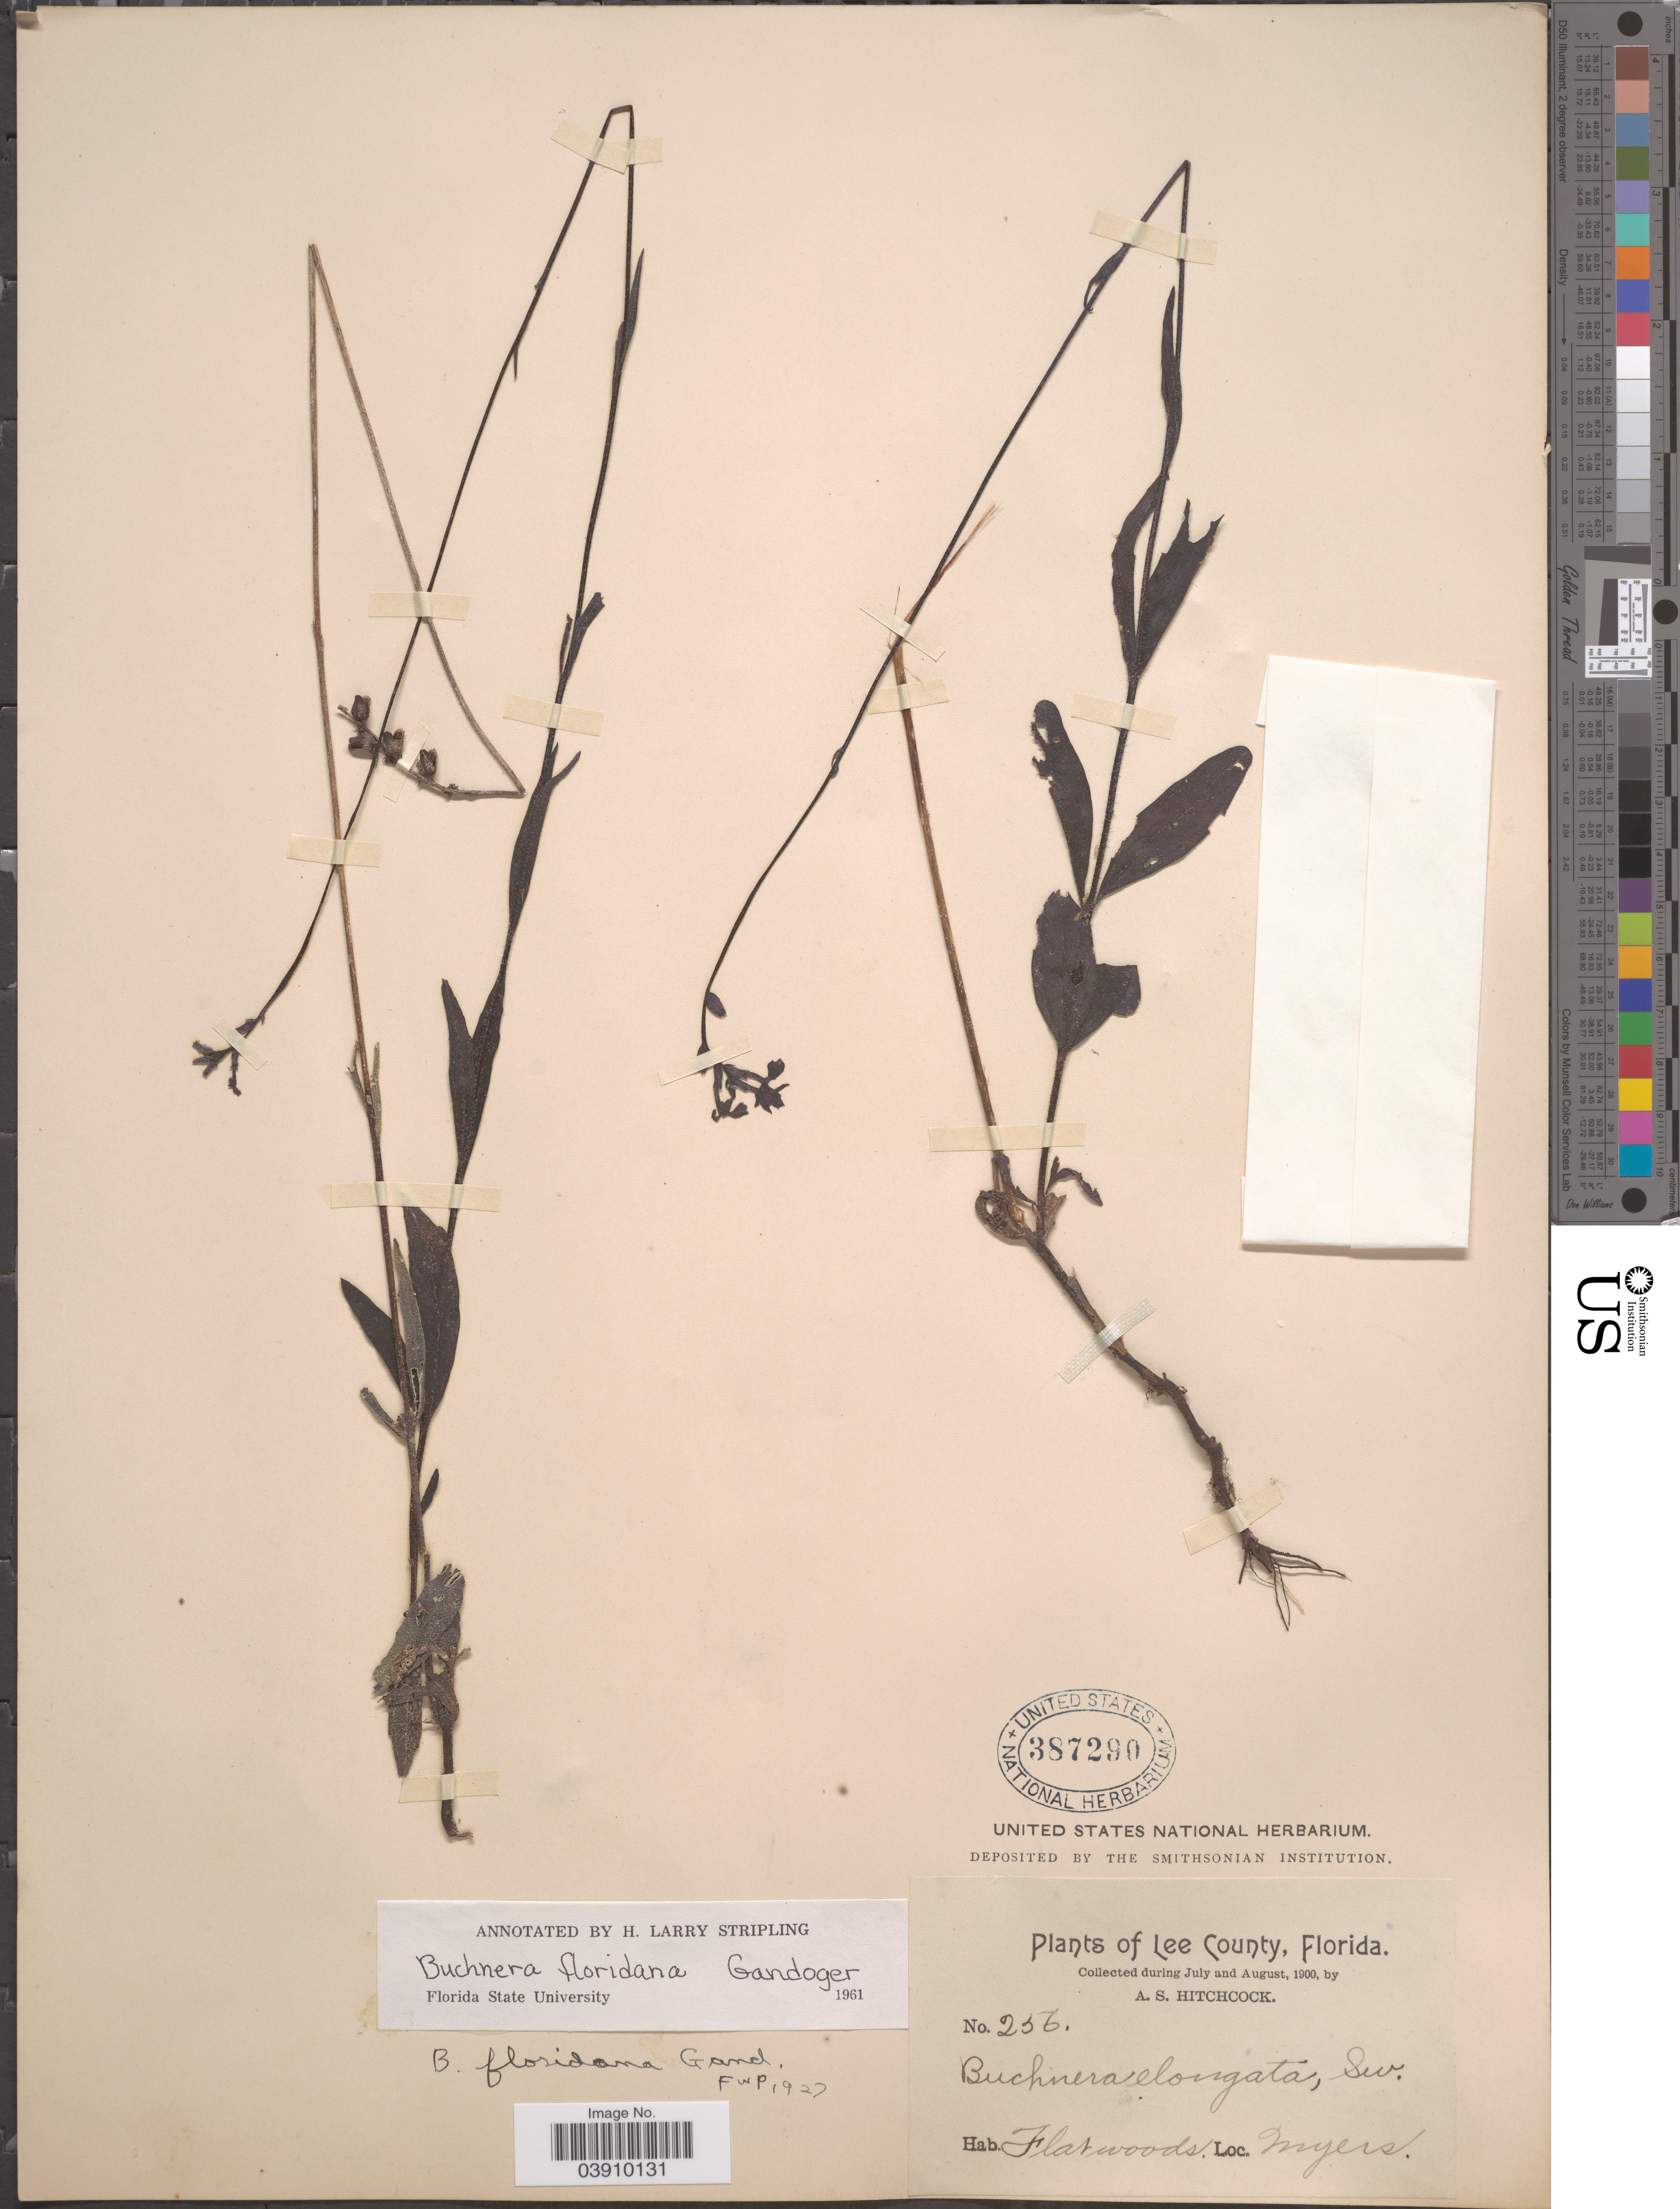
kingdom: Plantae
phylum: Tracheophyta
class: Magnoliopsida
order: Lamiales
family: Orobanchaceae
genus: Buchnera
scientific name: Buchnera floridana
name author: Gand.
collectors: A. S. Hitchcock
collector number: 256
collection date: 1900-07/1900-08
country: United States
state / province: Florida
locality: Lee County. Myers.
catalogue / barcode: US 387290